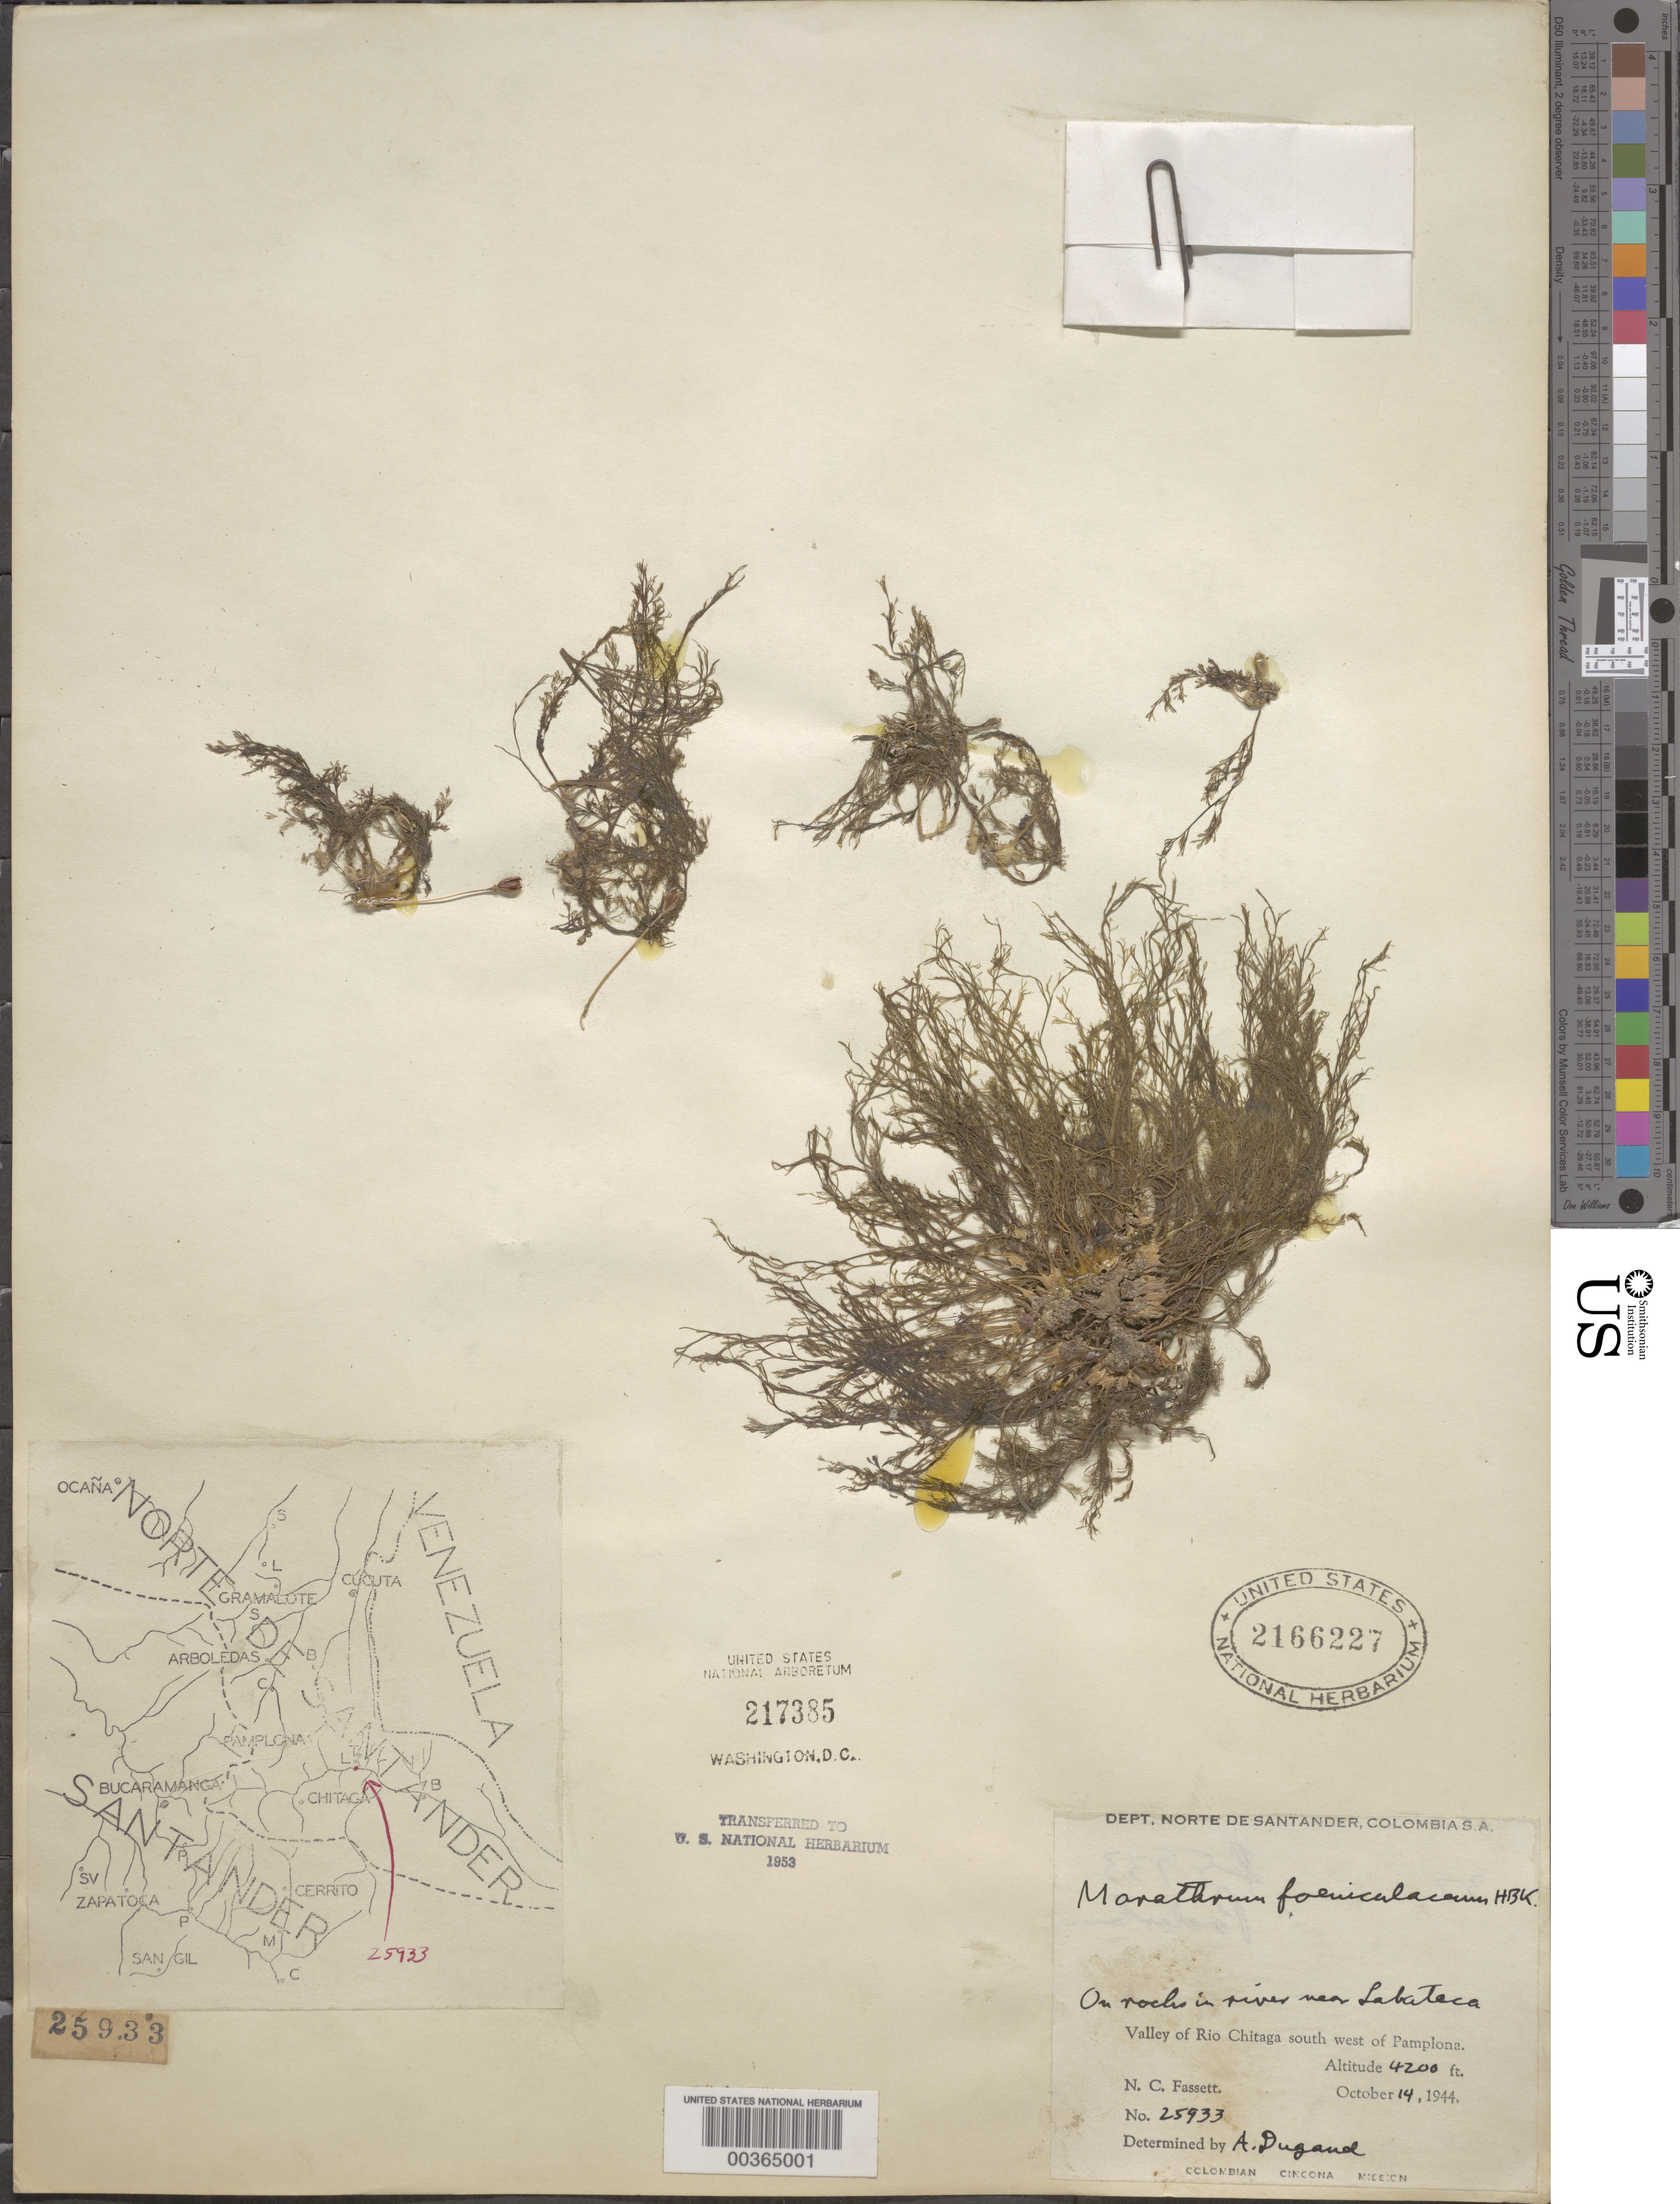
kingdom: Plantae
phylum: Tracheophyta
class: Magnoliopsida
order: Malpighiales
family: Podostemaceae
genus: Marathrum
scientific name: Marathrum foeniculaceum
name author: Bonpl.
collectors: N. C. Fassett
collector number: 25934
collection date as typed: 14 Oct 1944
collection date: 1944-10-14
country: Colombia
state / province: Norte de Santander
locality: Valley of Rio Chitaga, SW of Pamplona, near Labataca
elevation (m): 1280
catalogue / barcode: US 2166227